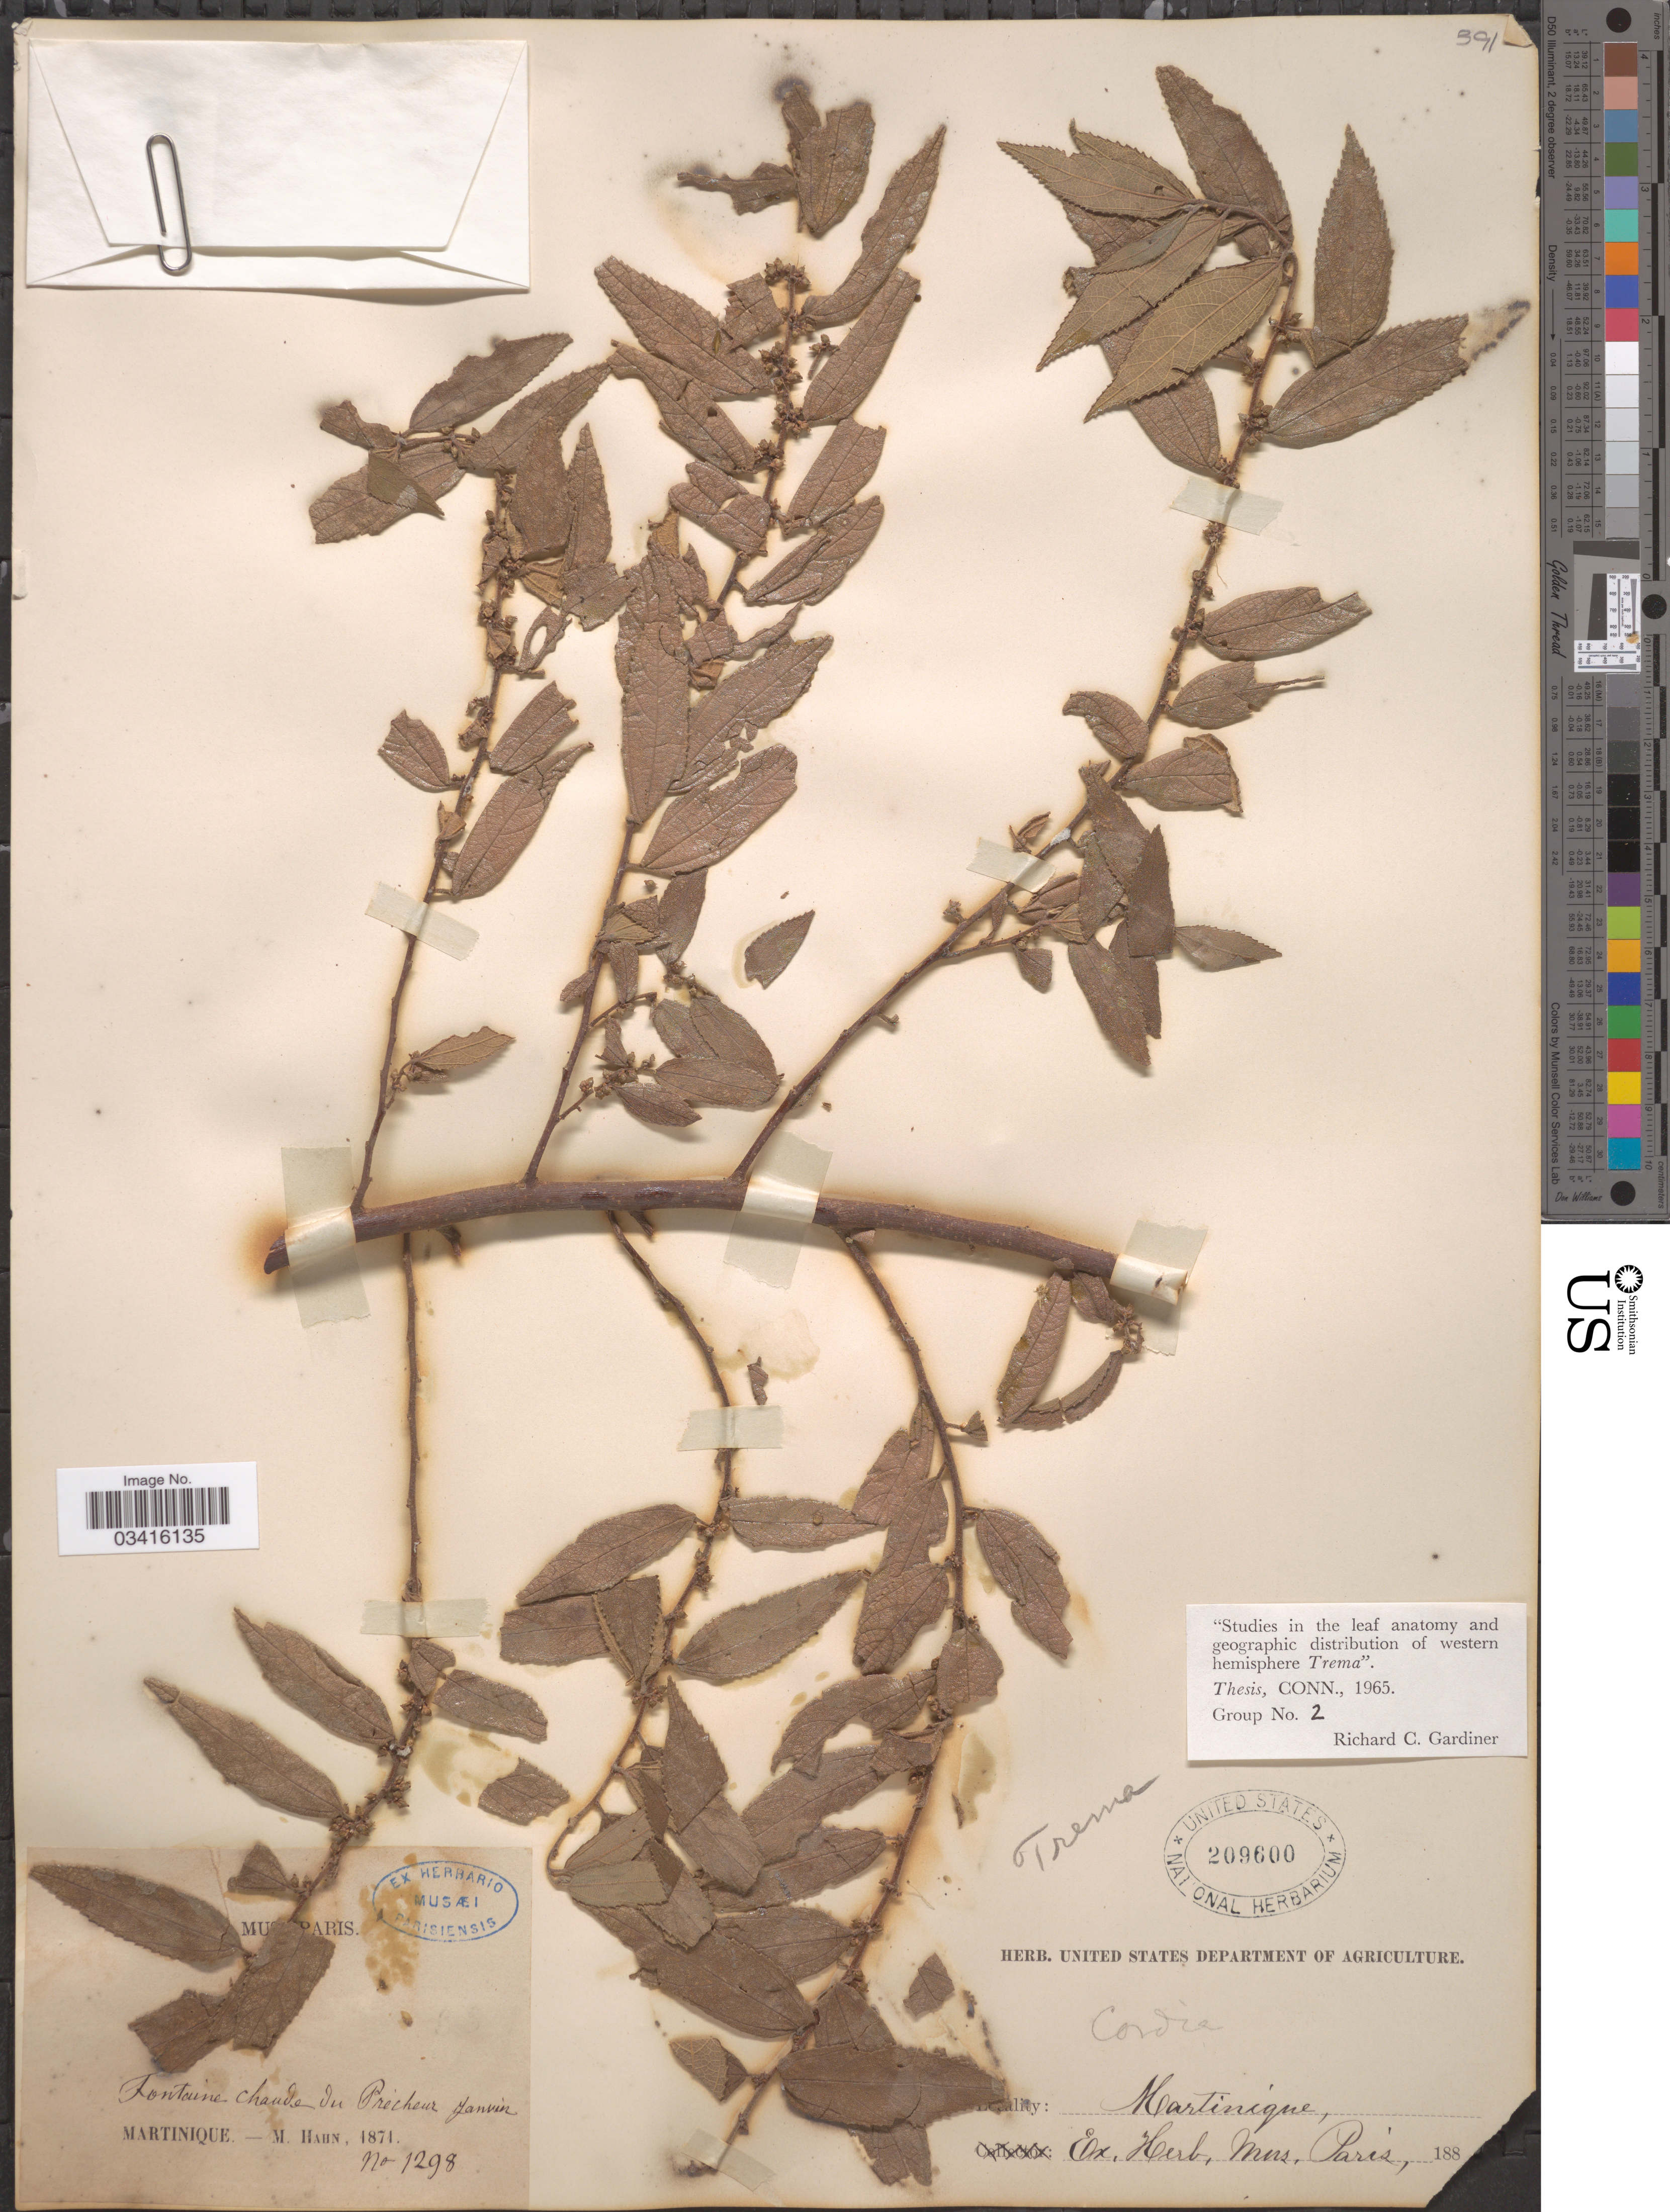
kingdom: Plantae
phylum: Tracheophyta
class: Magnoliopsida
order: Rosales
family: Cannabaceae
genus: Trema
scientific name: Trema lamarckianum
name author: (Schult.) Blume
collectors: M. Hahn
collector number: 1298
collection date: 1874-01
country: Martinique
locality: Fontaine chaude du Précheur.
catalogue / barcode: US 209600